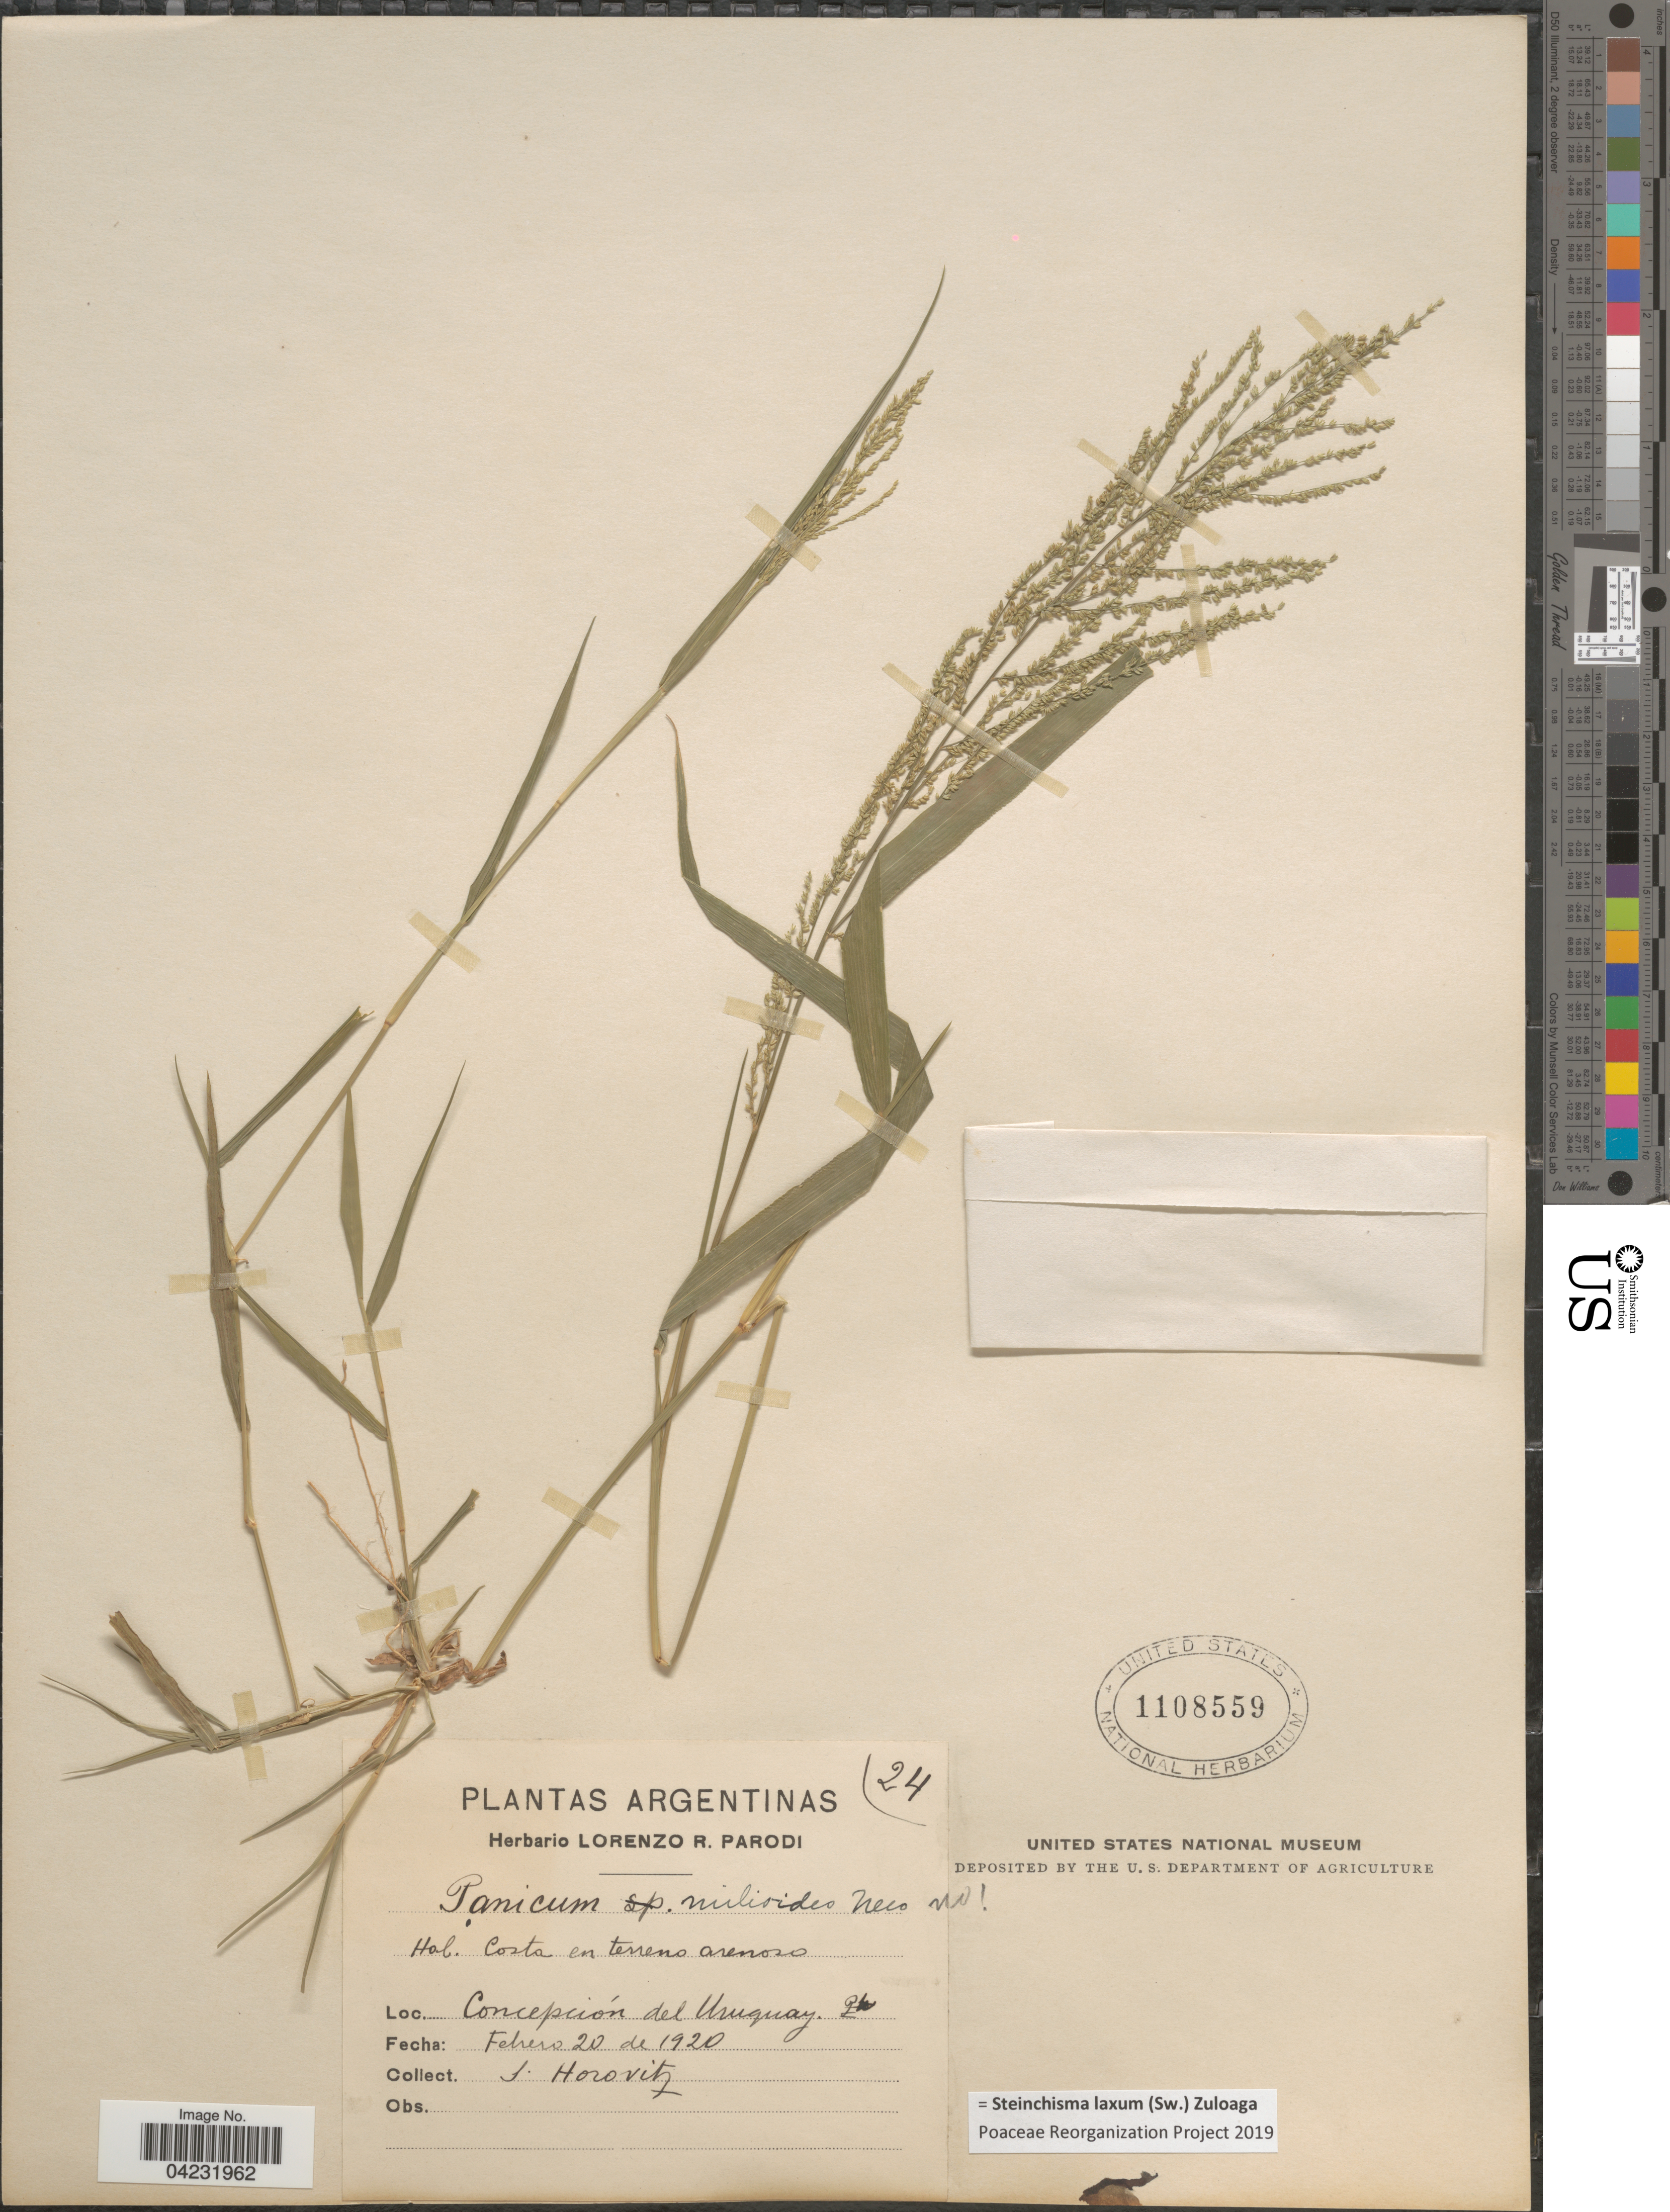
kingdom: Plantae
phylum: Tracheophyta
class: Liliopsida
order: Poales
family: Poaceae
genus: Steinchisma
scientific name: Steinchisma laxum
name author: (Sw.) Zuloaga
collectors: S. Horovitz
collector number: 24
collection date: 1920-02-20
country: Argentina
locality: Concepción del Uruguay.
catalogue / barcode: US 1108559